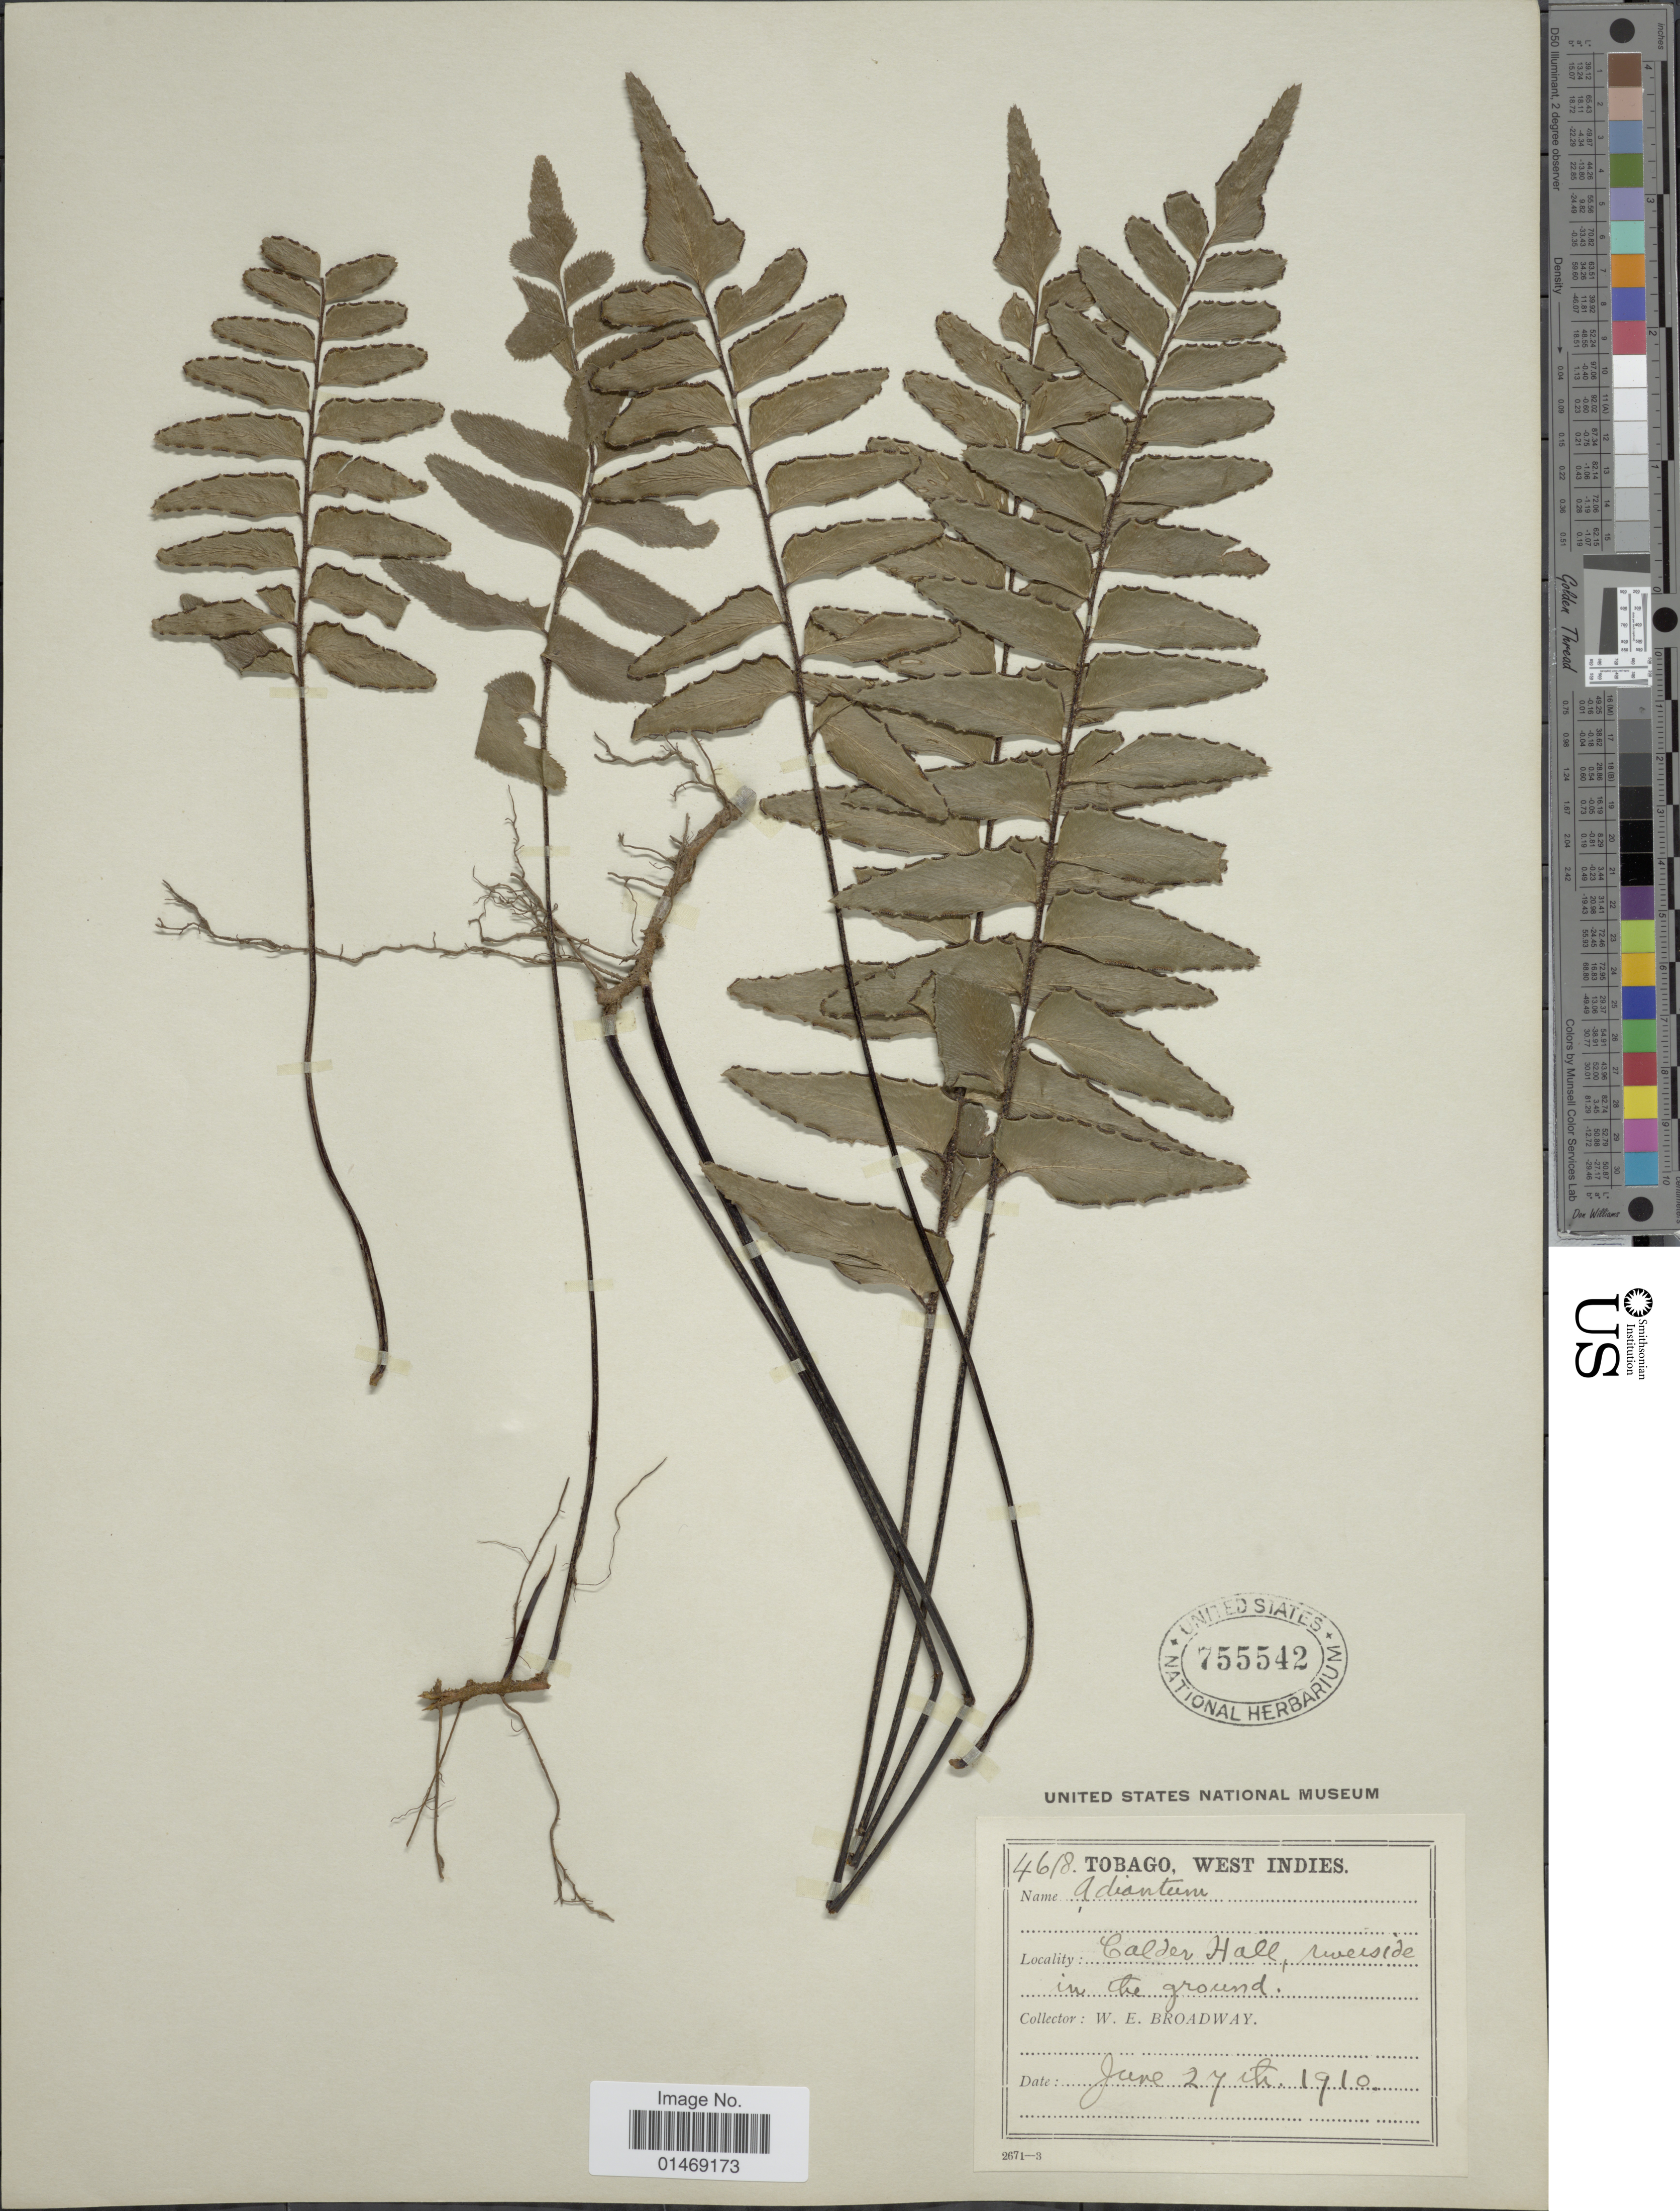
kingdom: Plantae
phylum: Tracheophyta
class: Polypodiopsida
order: Polypodiales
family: Pteridaceae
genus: Adiantum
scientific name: Adiantum obliquum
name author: Willd.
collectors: W. E. Broadway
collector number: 4618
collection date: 1910-06-27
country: Trinidad and Tobago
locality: Tobago, West Indies, Calder Hall, roadside in the ground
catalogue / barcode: US 755542